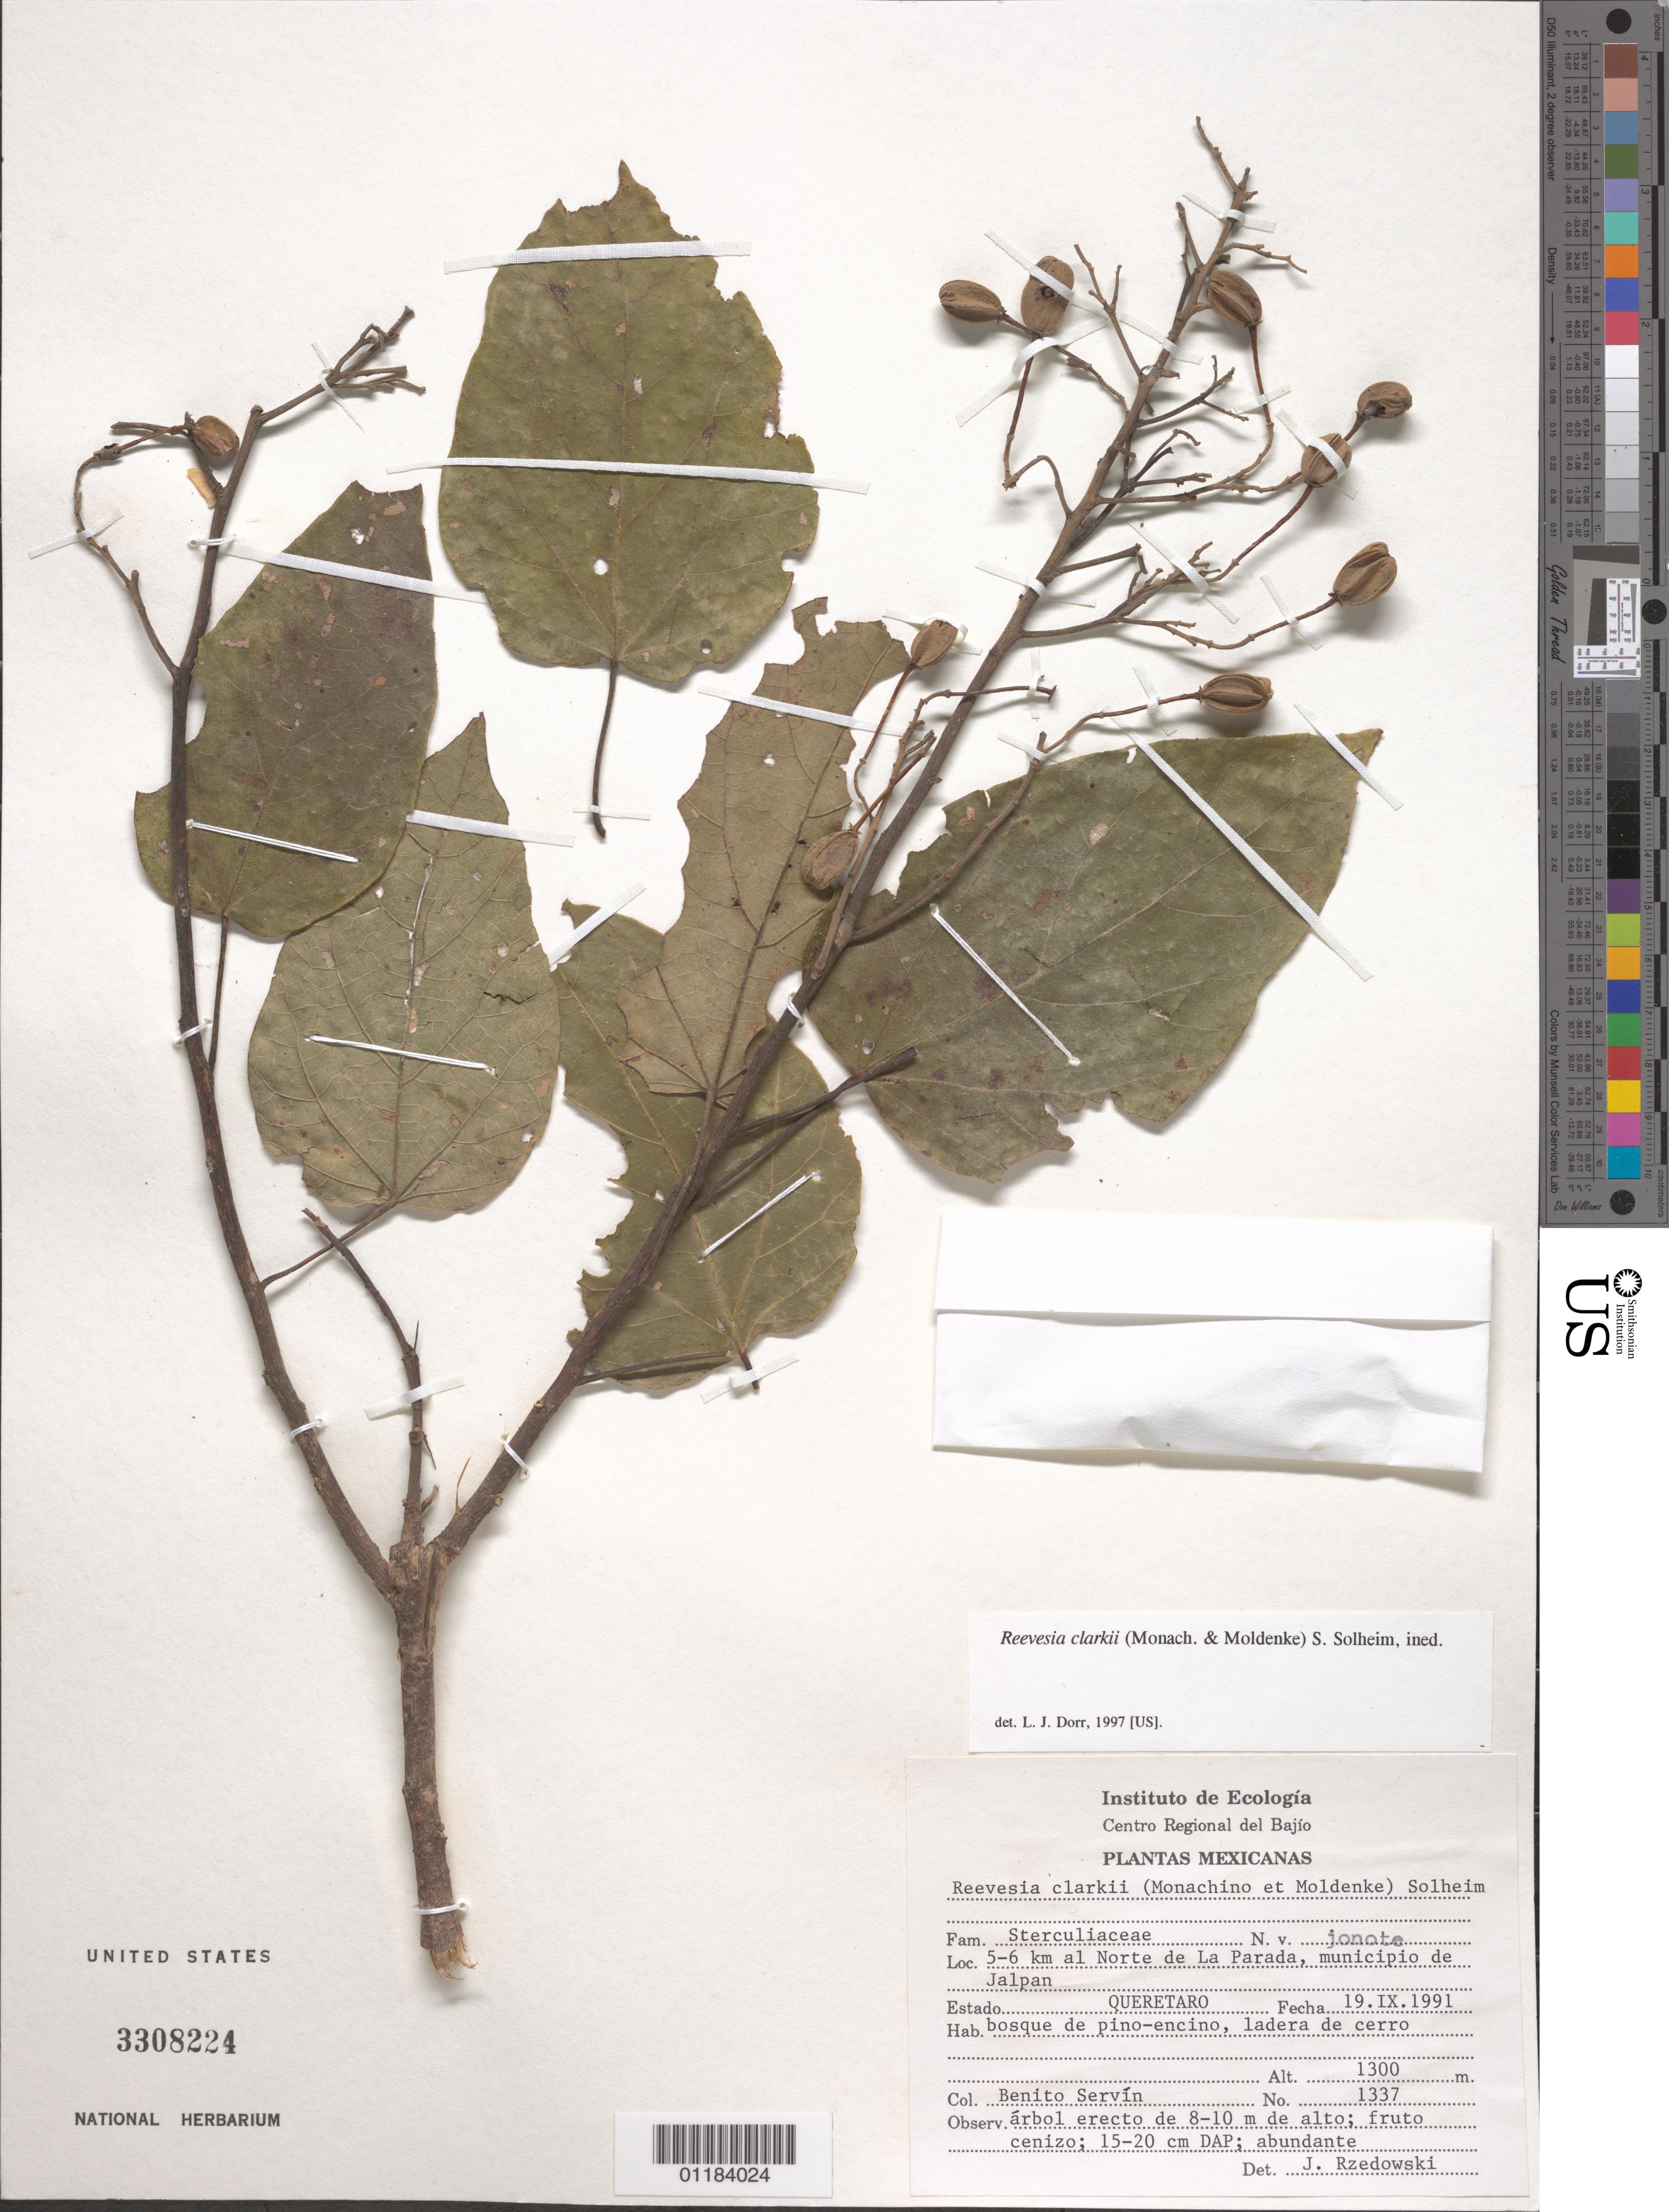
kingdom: Plantae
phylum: Tracheophyta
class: Magnoliopsida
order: Malvales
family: Malvaceae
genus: Reevesia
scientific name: Reevesia clarkii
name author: (Monach. & Moldenke) S. Solheim ex Machuca-Machuca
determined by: Dorr, L. J., (BOT), Smithsonian Institution - National Museum of Natural History (UNITED STATES)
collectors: B. Servín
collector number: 1337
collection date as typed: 19.IX.1991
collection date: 1991-09-19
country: Mexico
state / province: Querétaro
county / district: Jalpan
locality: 5-6 km al Norte de La Parada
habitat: bosque de pino-encino, ladera de cerro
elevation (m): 1300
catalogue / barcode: US 3308224